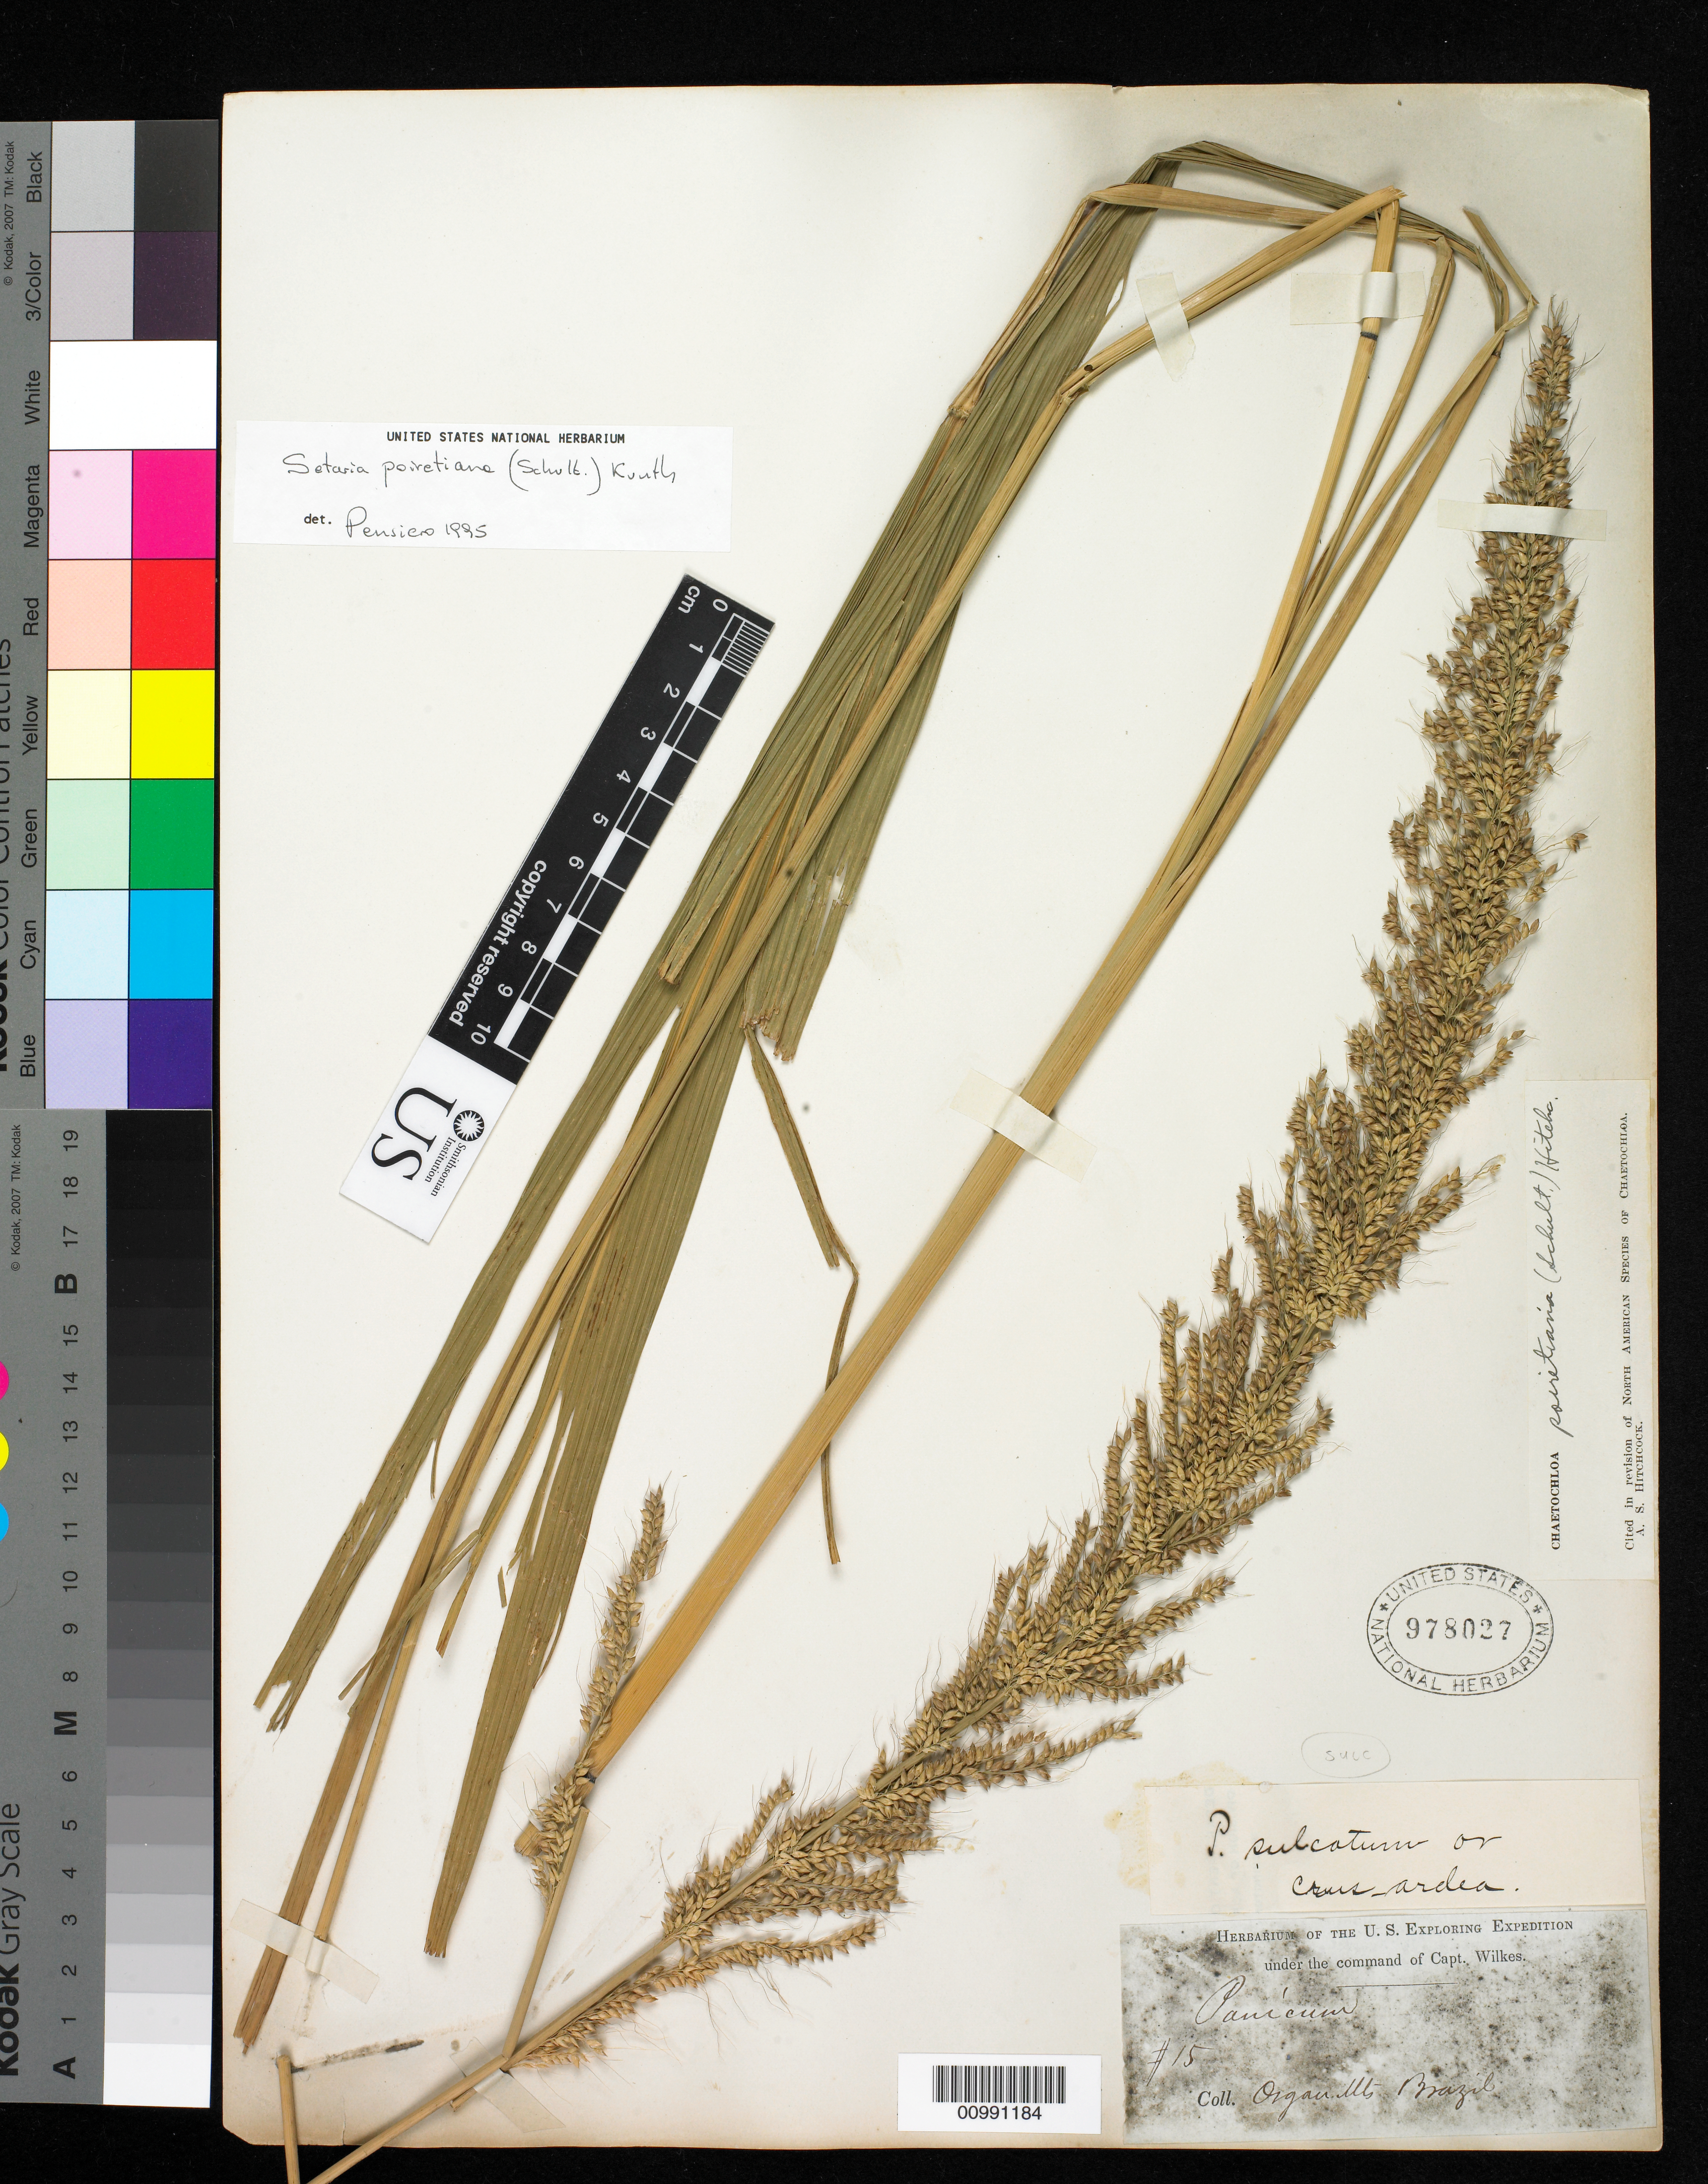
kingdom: Plantae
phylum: Tracheophyta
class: Liliopsida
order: Poales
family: Poaceae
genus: Setaria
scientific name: Setaria sulcata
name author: Raddi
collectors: Wilkes Explor. Exped.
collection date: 1838/1842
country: Brazil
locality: Oregon Mts.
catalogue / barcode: US 978027